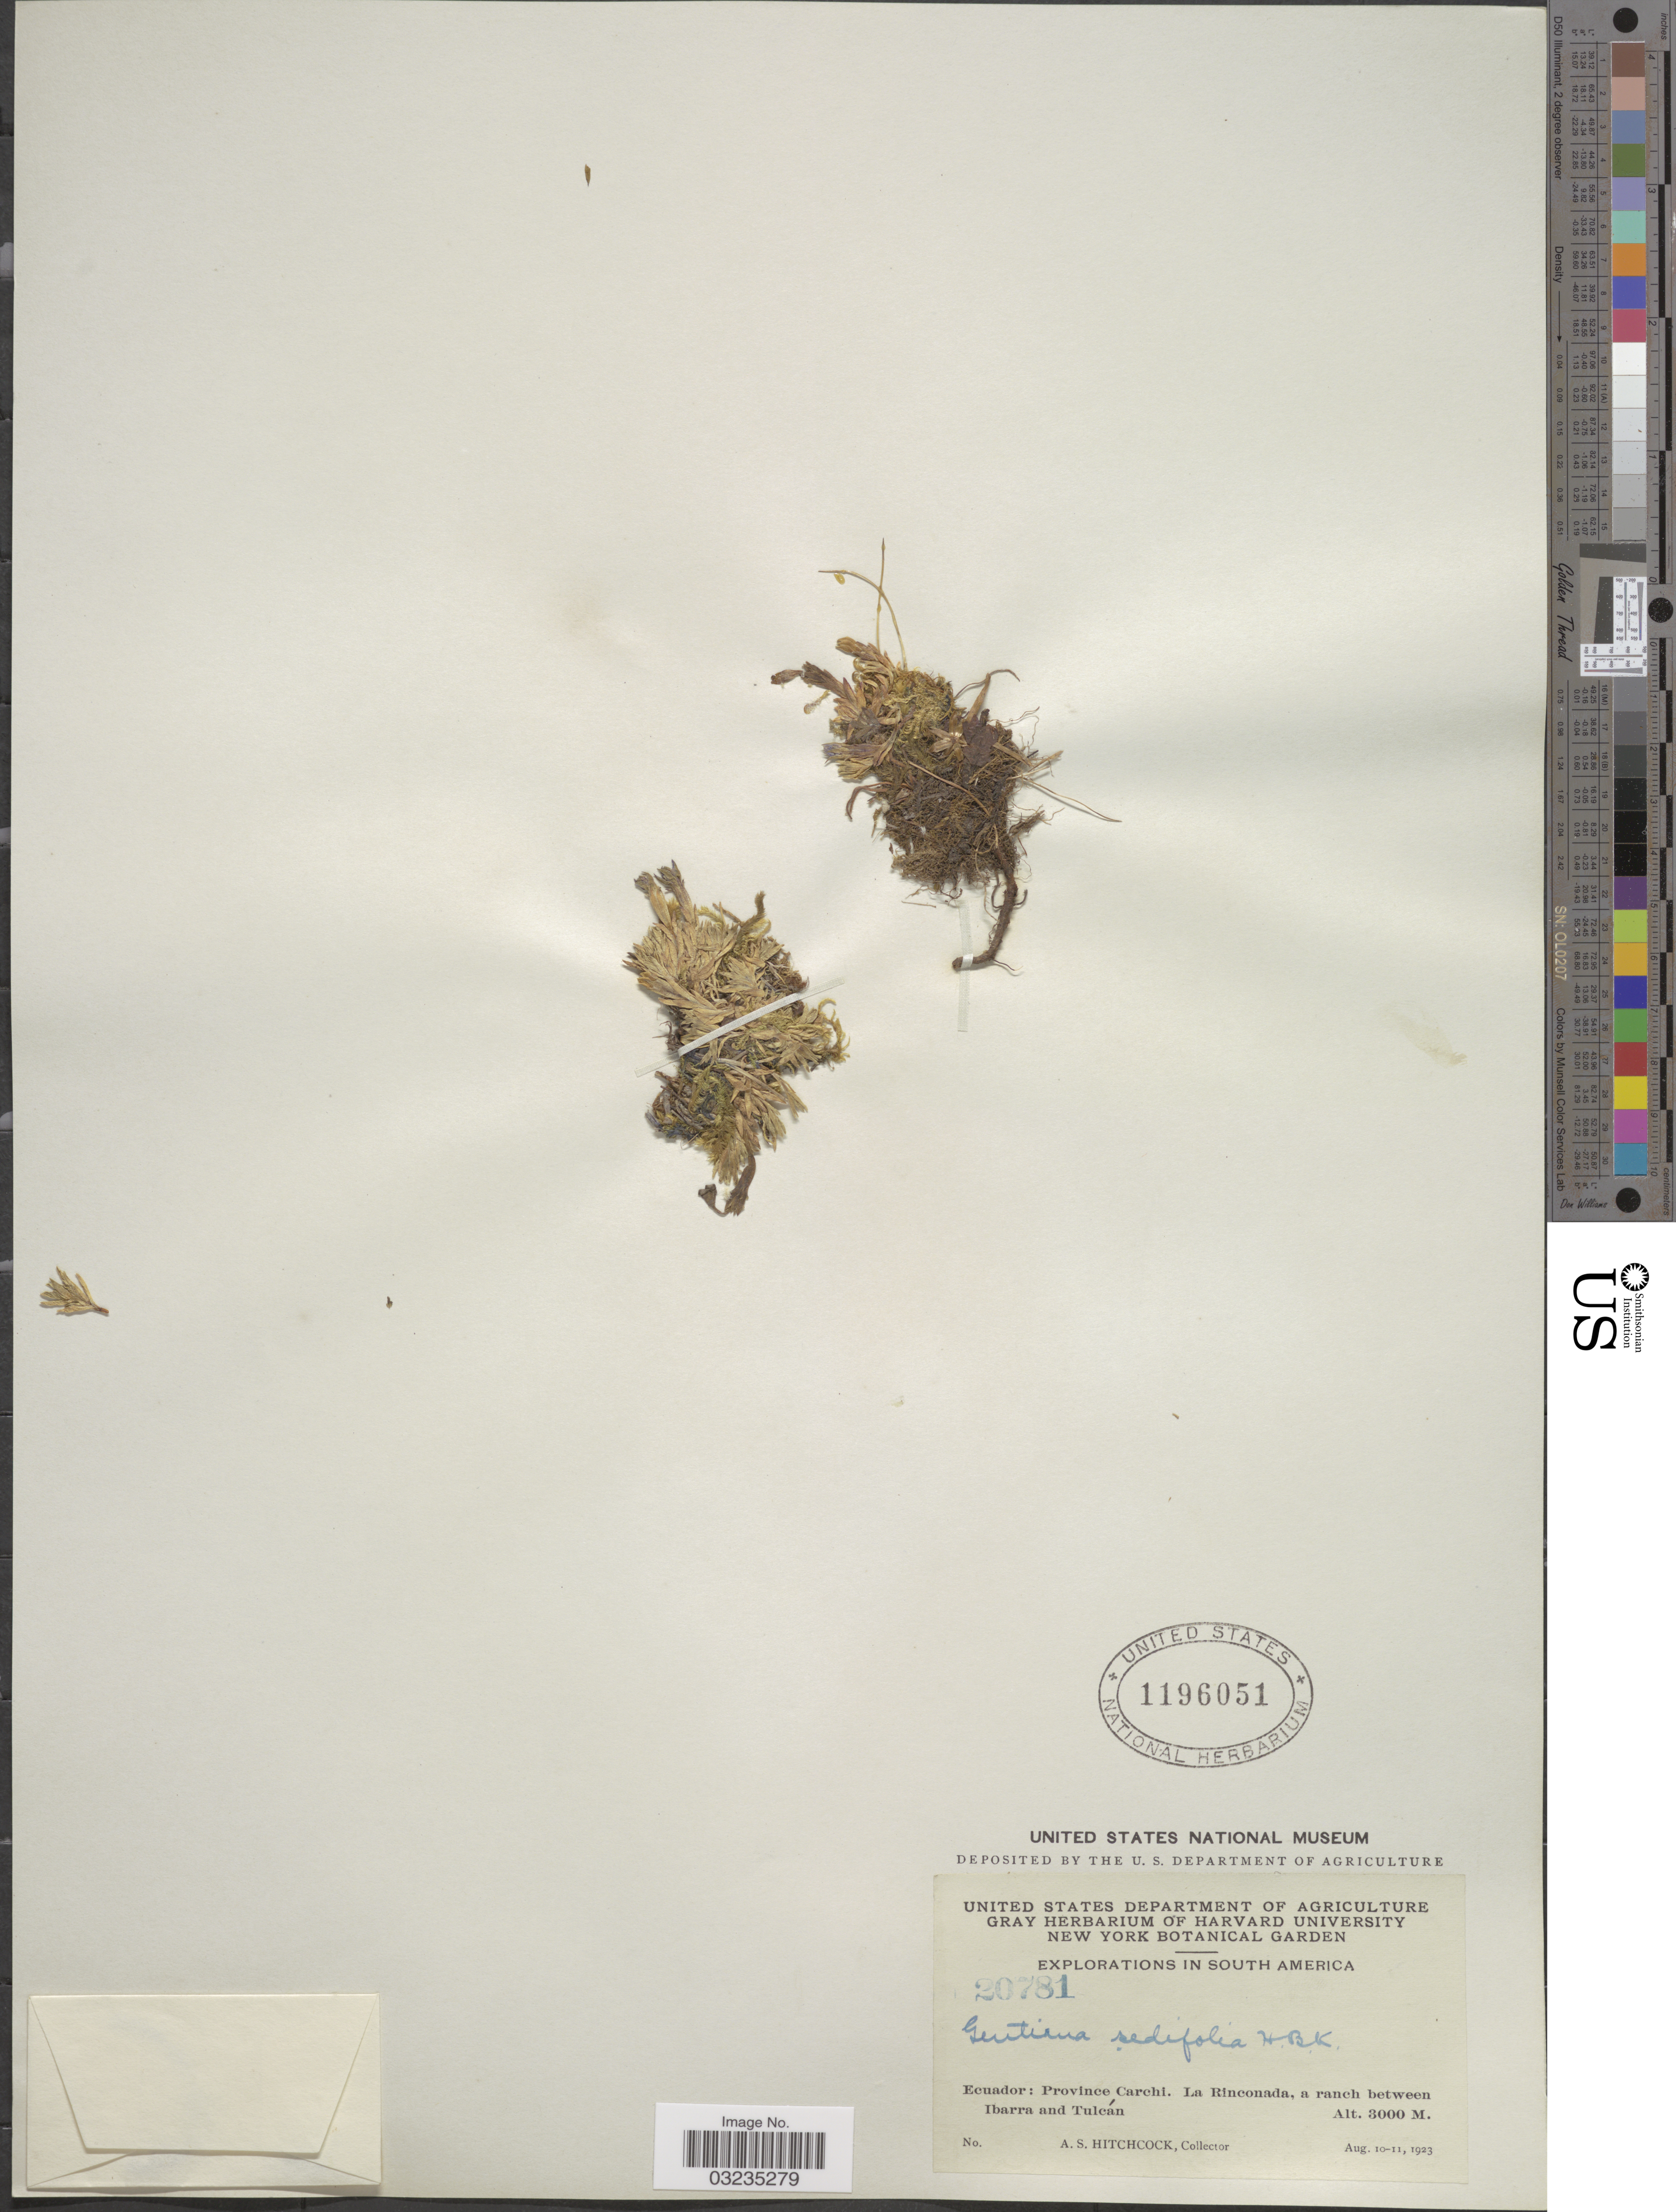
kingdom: Plantae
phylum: Tracheophyta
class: Magnoliopsida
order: Gentianales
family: Gentianaceae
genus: Gentiana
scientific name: Gentiana sedifolia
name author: Kunth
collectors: A. S. Hitchcock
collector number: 20781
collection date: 1923-08-10/1923-08-11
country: Ecuador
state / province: Carchi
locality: La Rinconada, a ranch between Ibarra and Tulcán.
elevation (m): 3000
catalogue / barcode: US 1196051